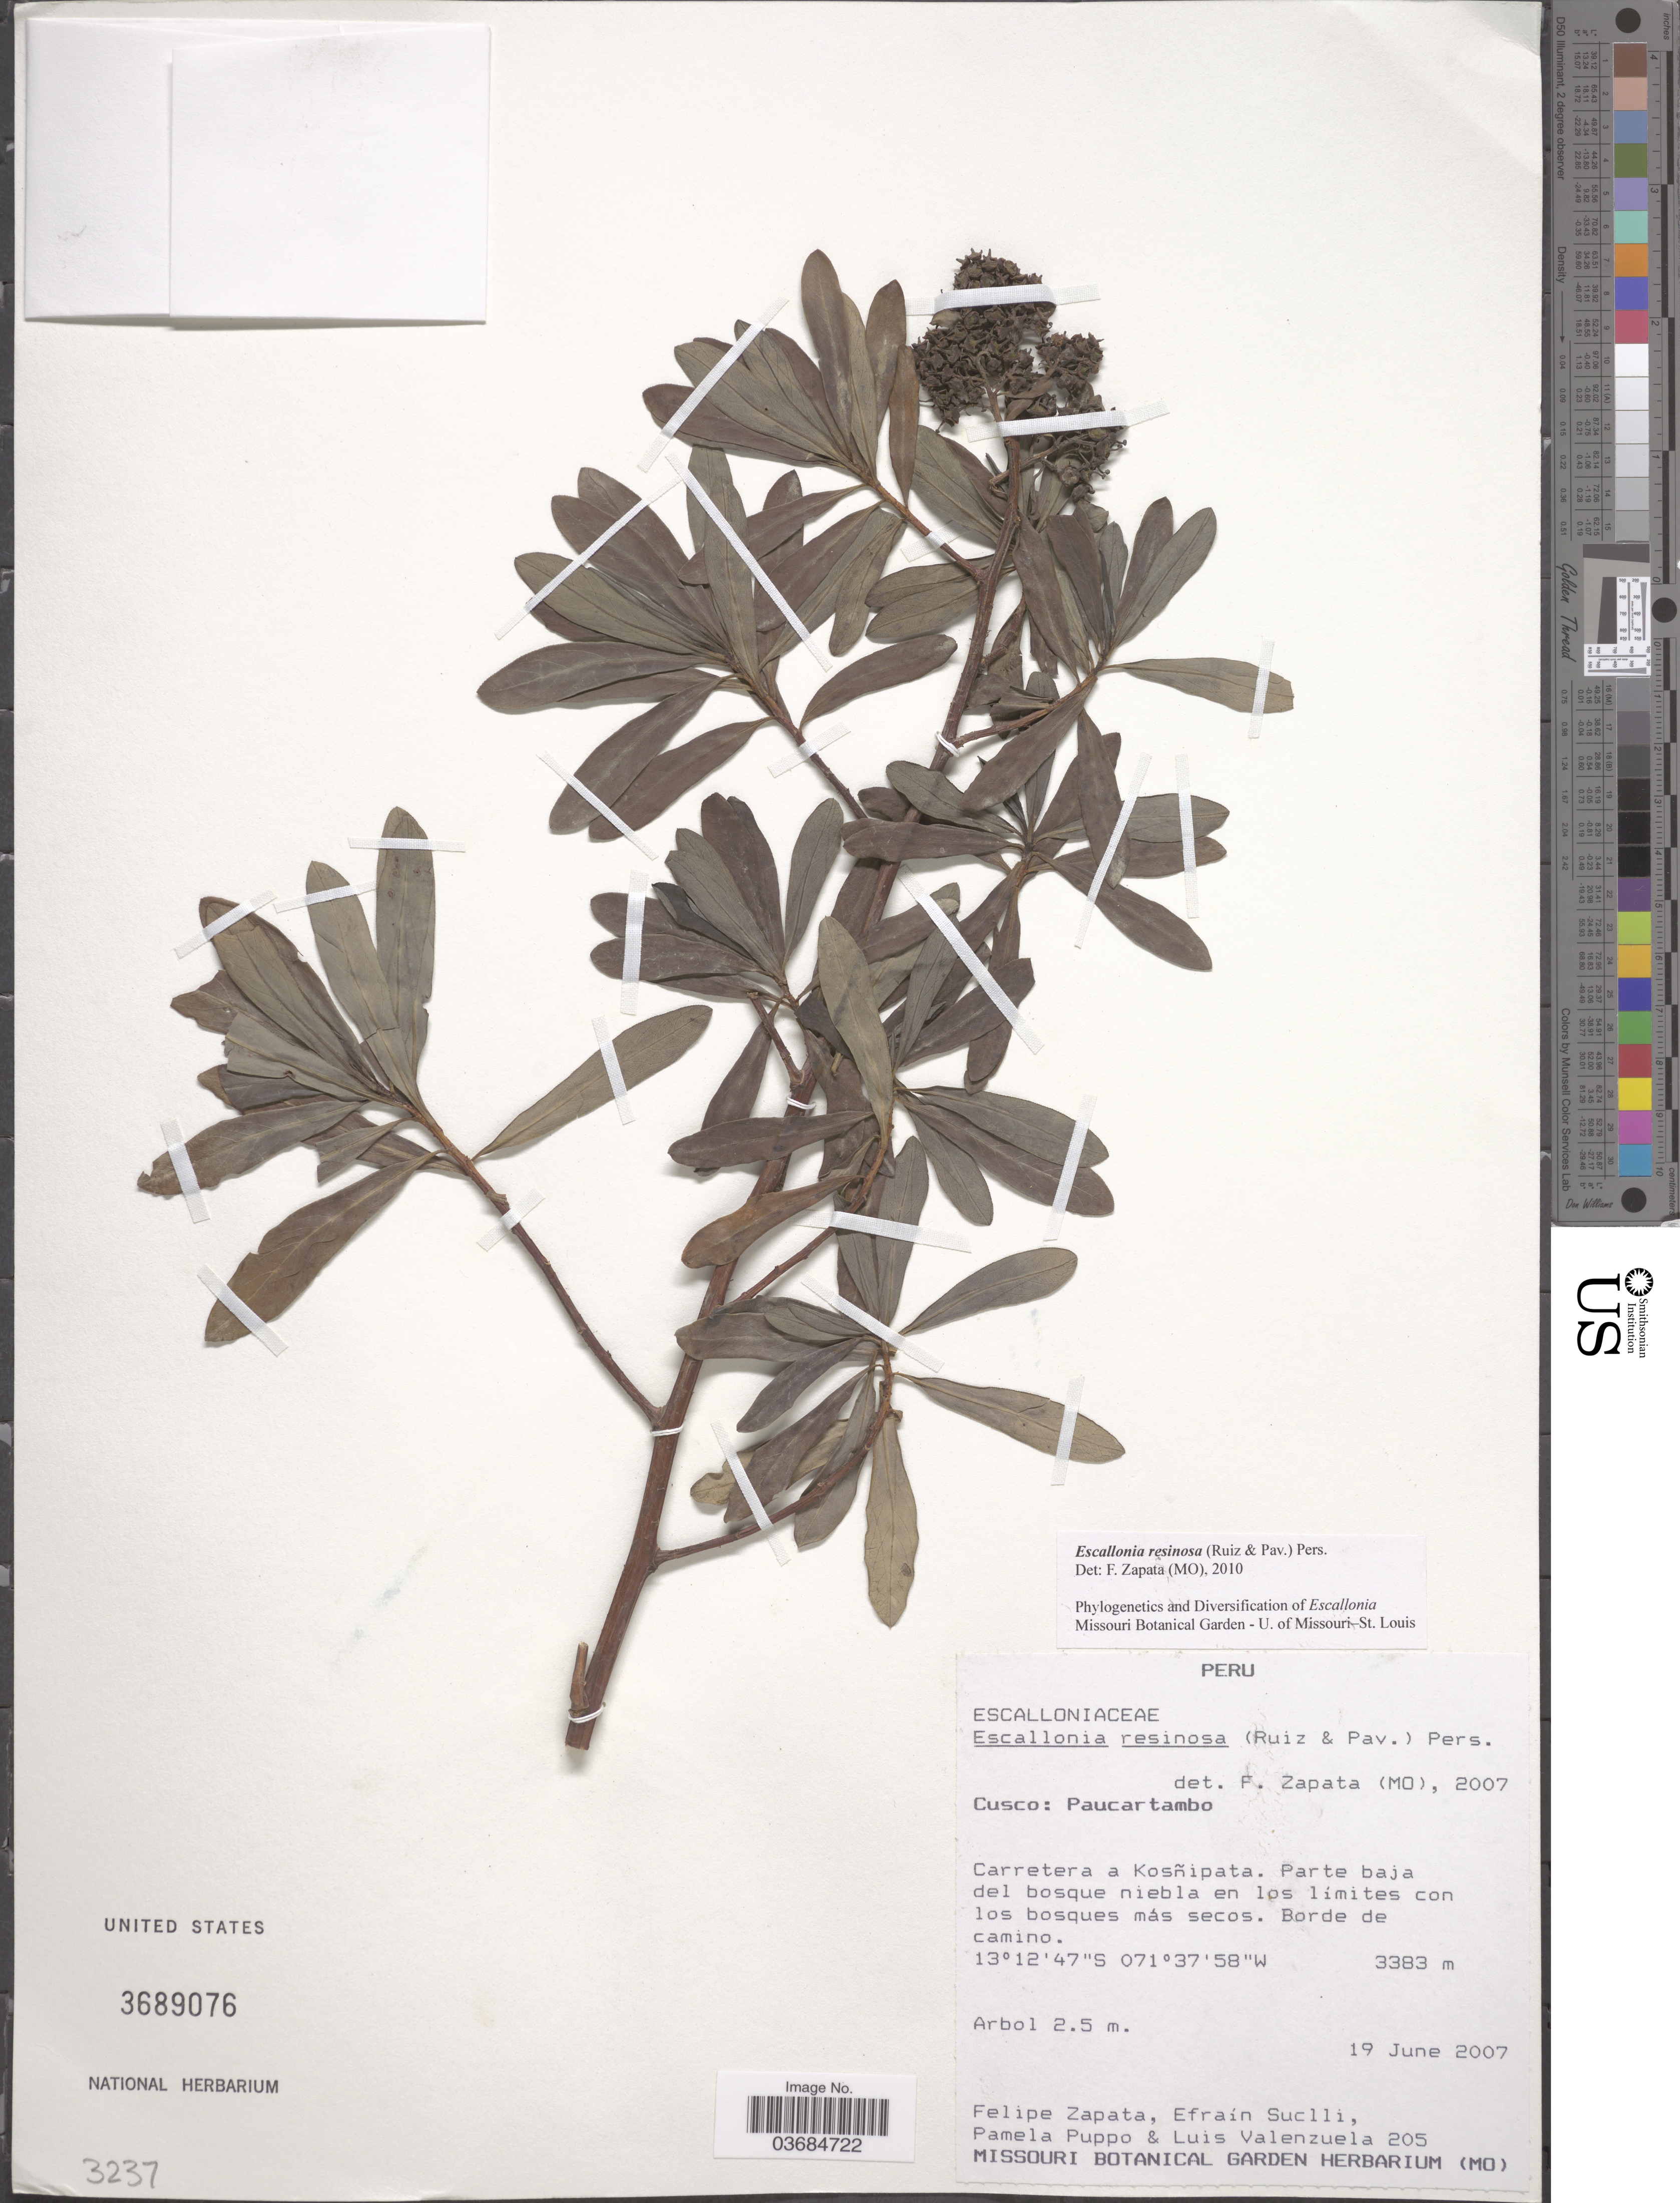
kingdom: Plantae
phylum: Tracheophyta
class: Magnoliopsida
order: Escalloniales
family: Escalloniaceae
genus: Escallonia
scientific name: Escallonia resinosa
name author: (Ruiz & Pav.) Pers.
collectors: F. Zapata, E. Suclli, P. Puppo & L. Valenzuela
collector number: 205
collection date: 2007-06-19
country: Peru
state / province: Cusco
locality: Paucartambo. Carretera a Kosñipata. Parte baja del bosque niebla en los límites con los bosques más secos. Borde de camino.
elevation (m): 3383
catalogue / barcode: US 3689076